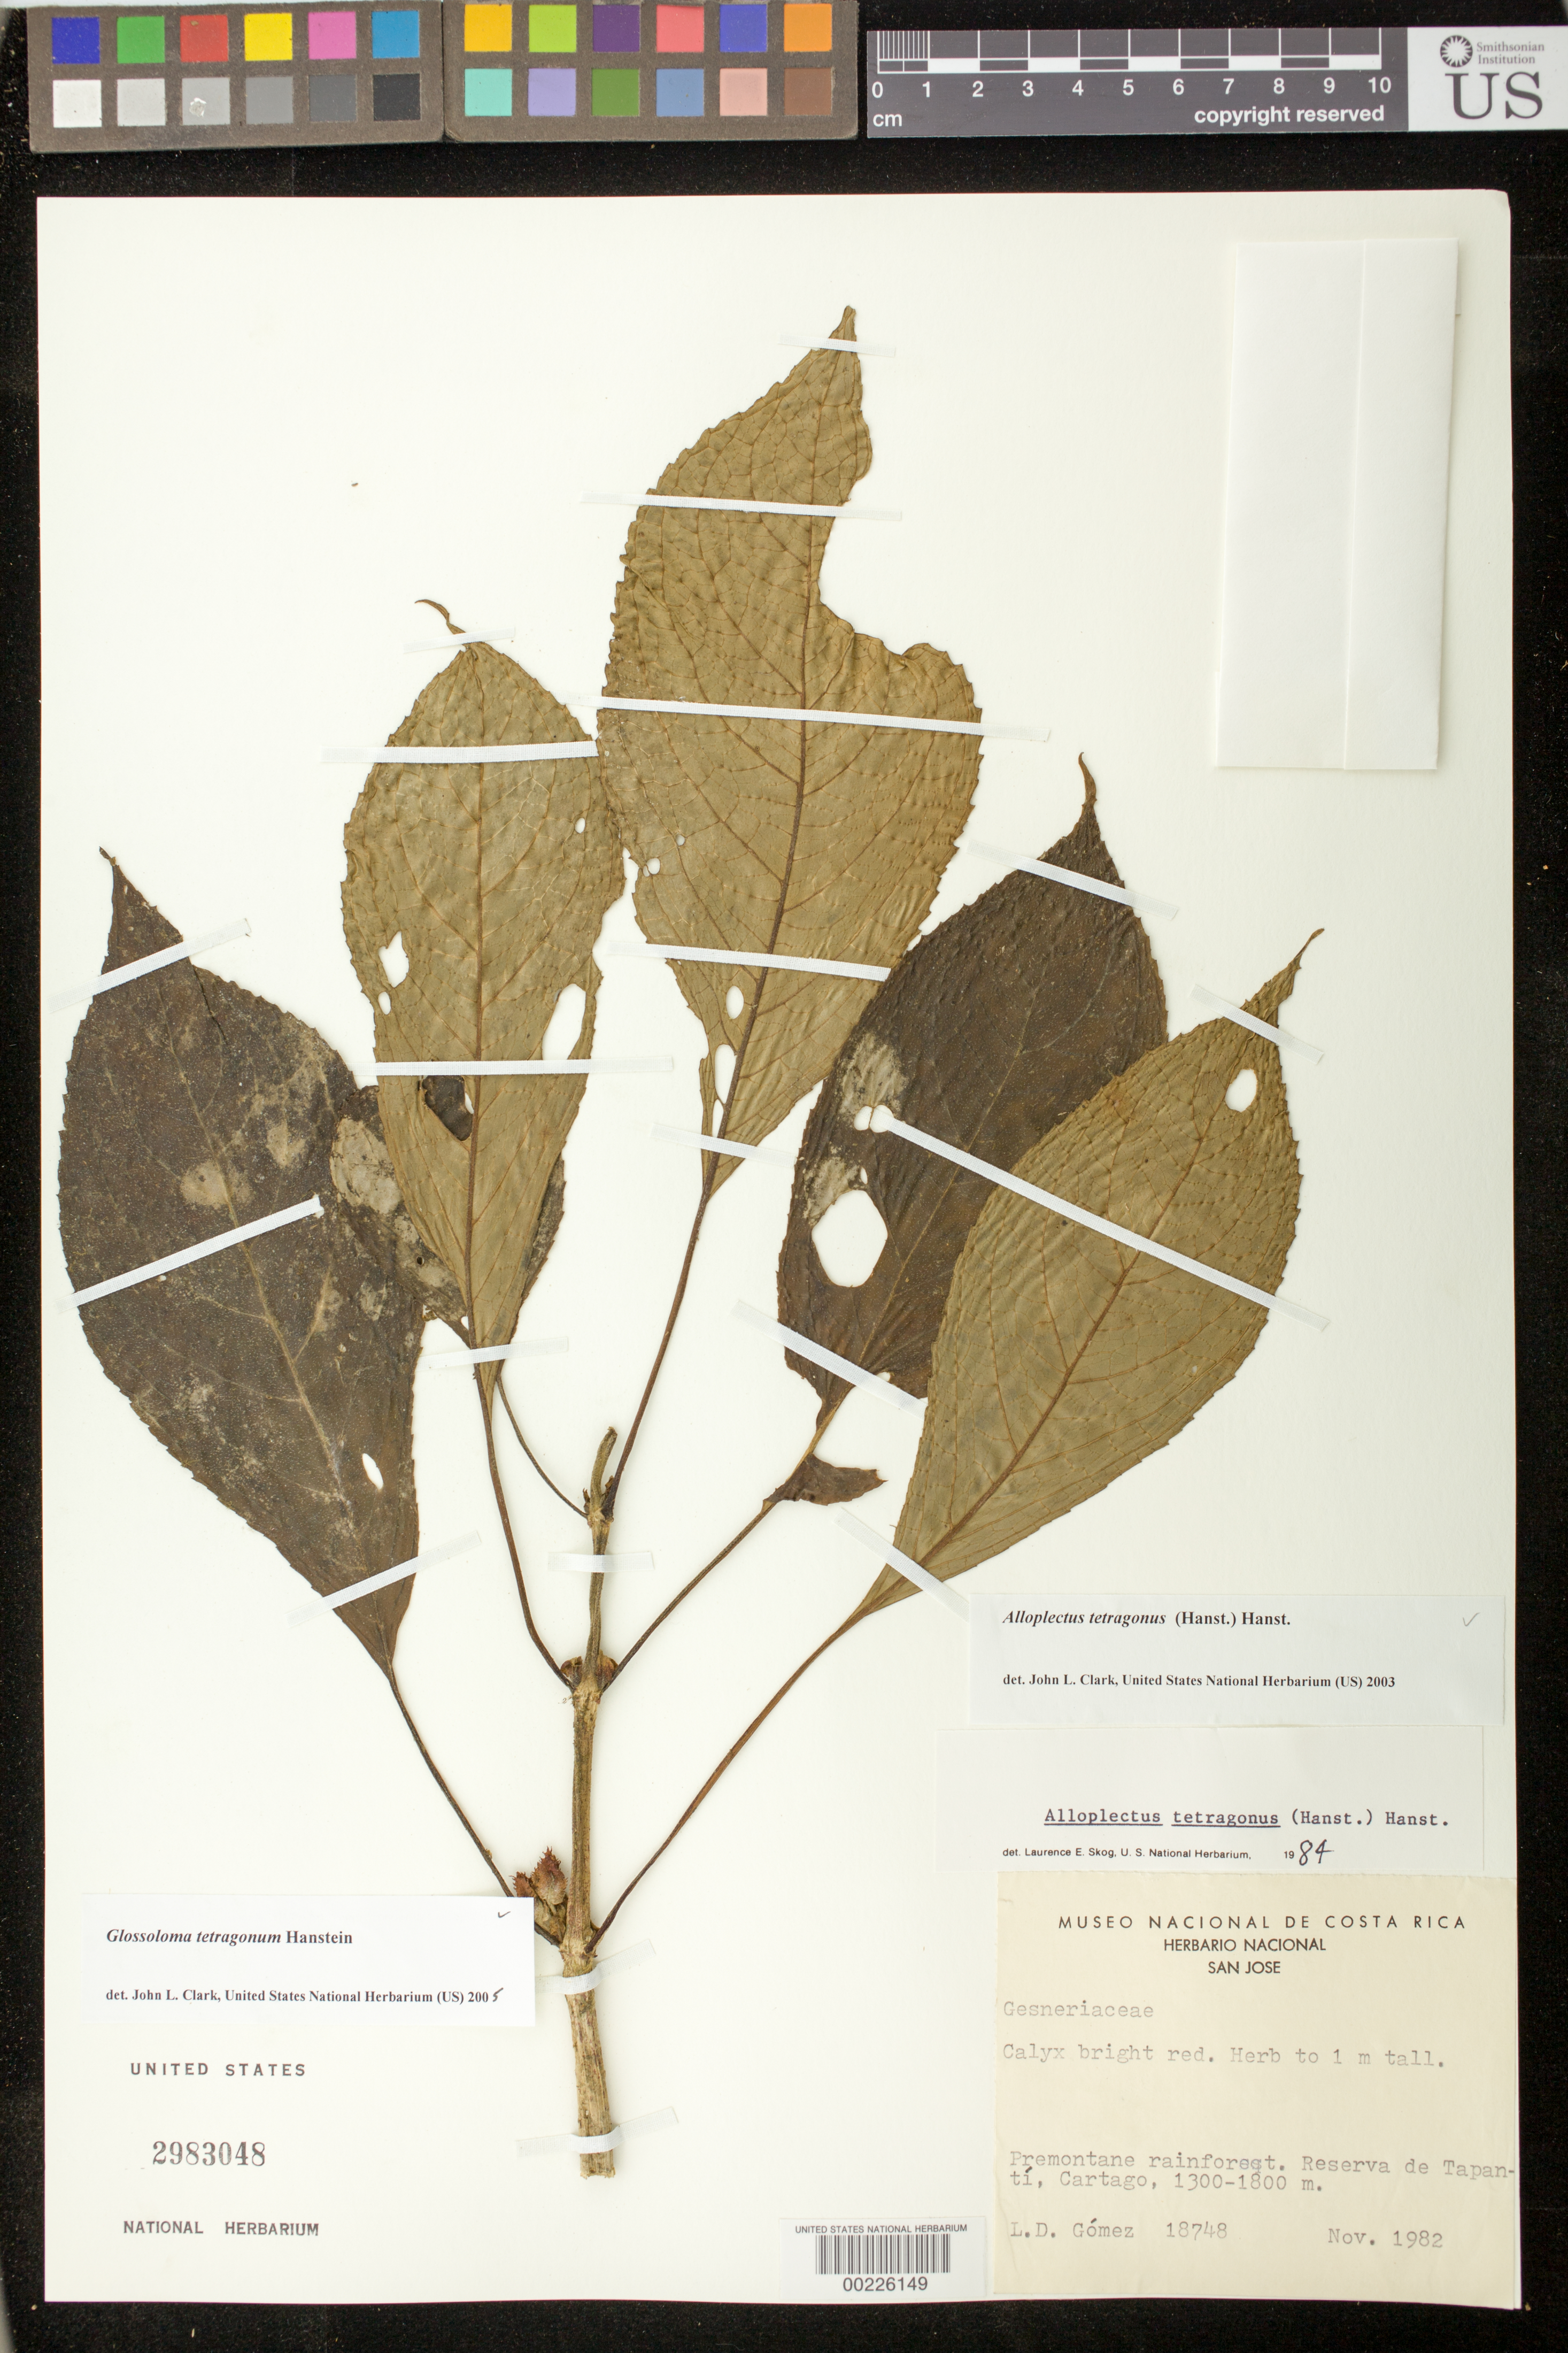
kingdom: Plantae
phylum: Tracheophyta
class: Magnoliopsida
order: Lamiales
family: Gesneriaceae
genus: Glossoloma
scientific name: Glossoloma tetragonum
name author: Hanst.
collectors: L. D. Gómez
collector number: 18748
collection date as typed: Nov 1982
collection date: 1982-11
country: Costa Rica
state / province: Cartago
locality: Tapanti Reserve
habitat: Premontane rainforest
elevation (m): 1300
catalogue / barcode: US 2983048